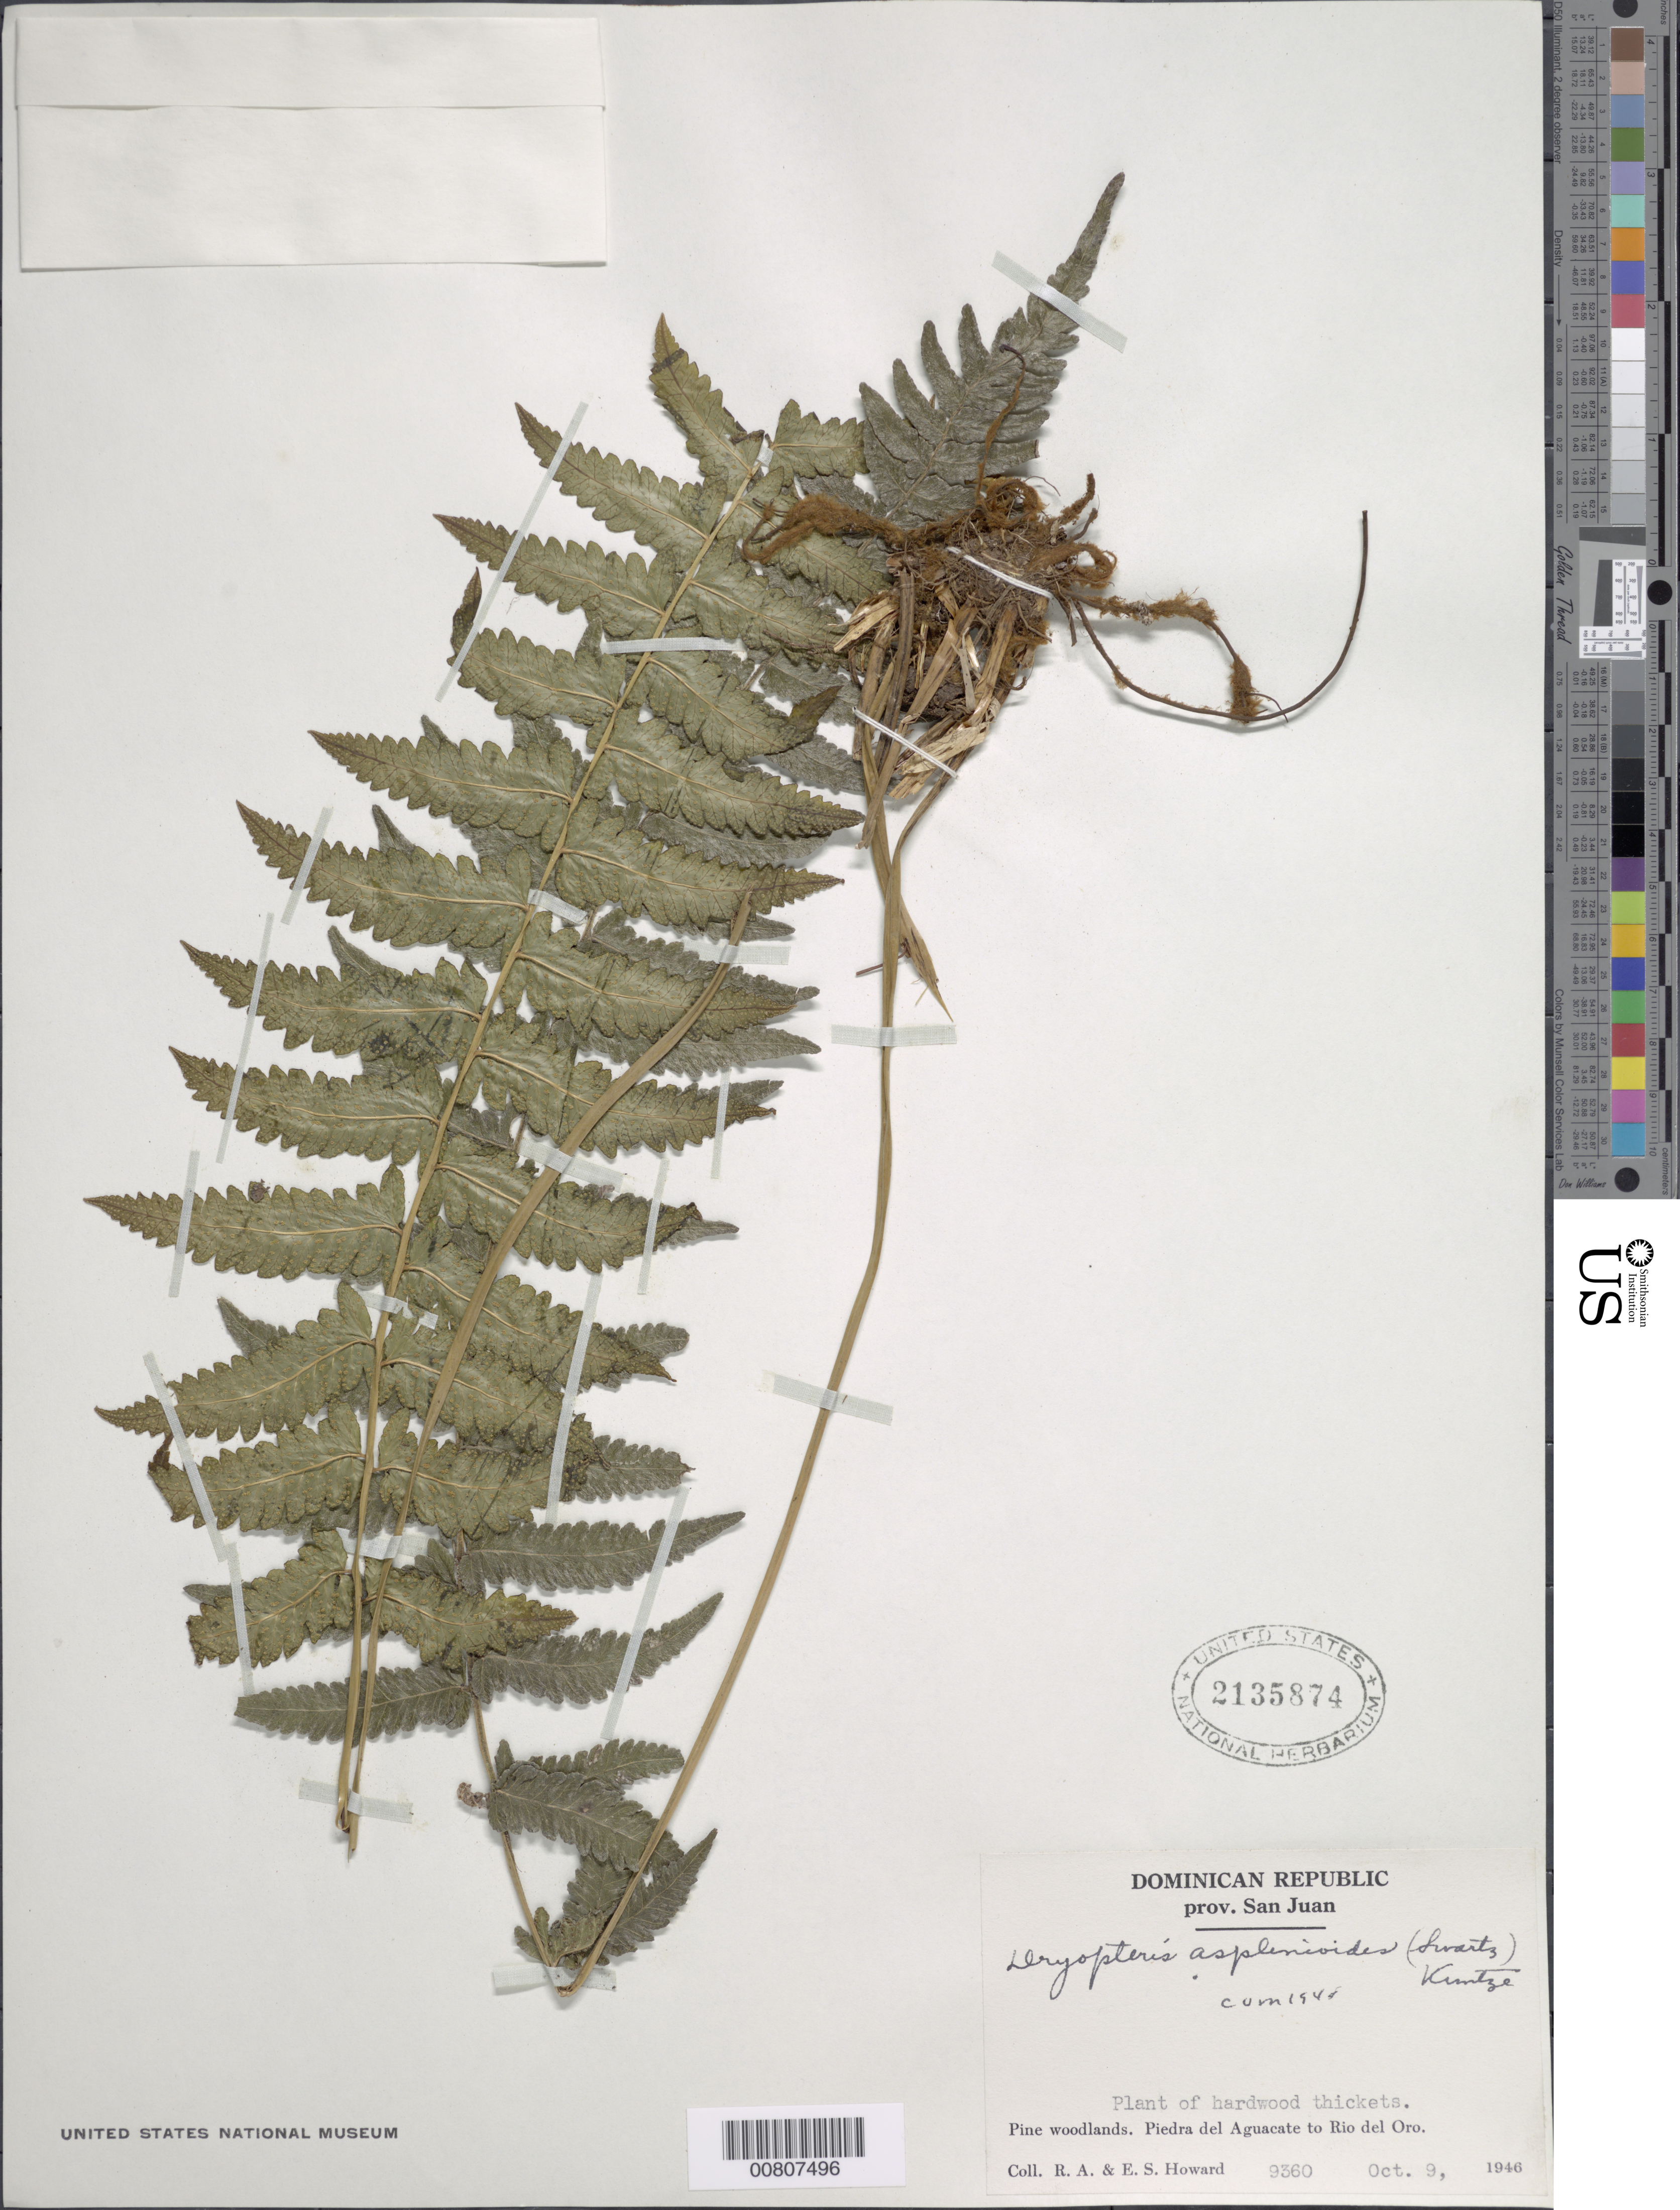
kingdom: Plantae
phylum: Tracheophyta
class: Polypodiopsida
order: Polypodiales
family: Thelypteridaceae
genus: Goniopteris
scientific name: Goniopteris retroflexa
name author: (L.) Pic. Serm.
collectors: R. A. Howard & E. S. Howard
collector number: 9360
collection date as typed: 09 Oct 1946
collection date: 1946-10-09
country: Dominican Republic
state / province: San Juan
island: Hispaniola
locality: Piedra del Aguacate to Río del Oro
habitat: Pine woodlands, plant of hardwood thickets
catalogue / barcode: US 2135874